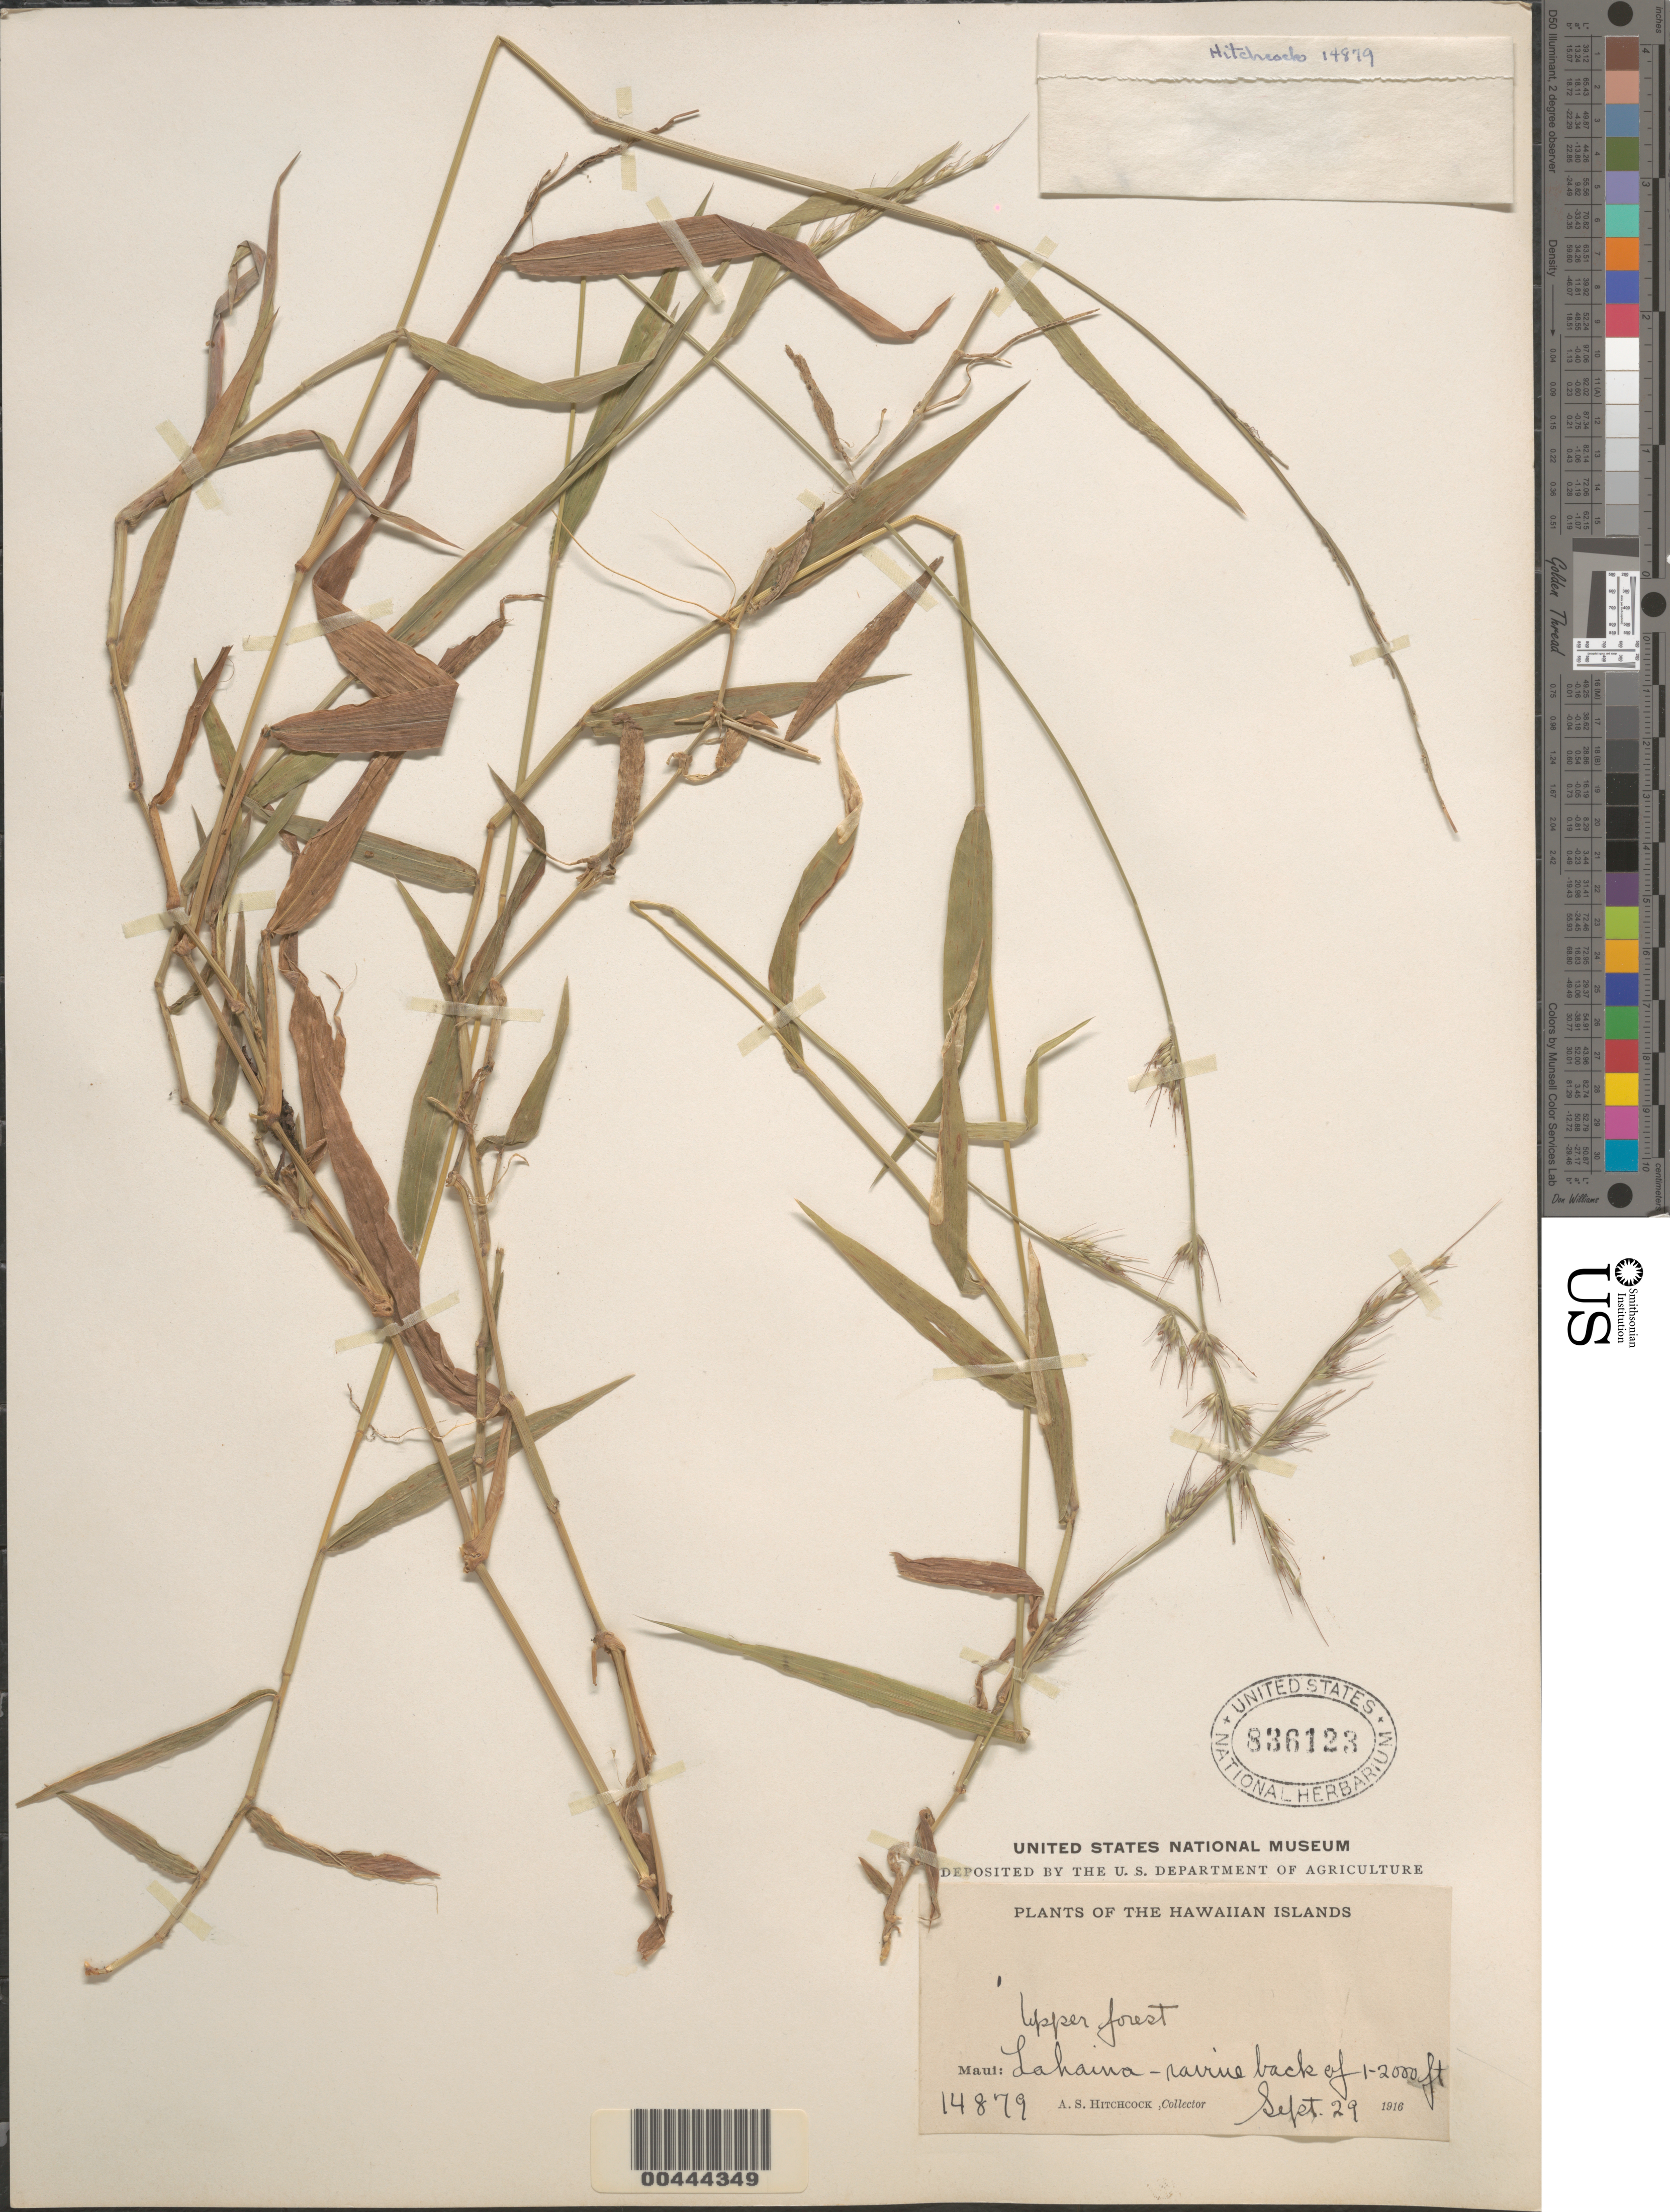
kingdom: Plantae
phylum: Tracheophyta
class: Liliopsida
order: Poales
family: Poaceae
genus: Oplismenus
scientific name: Oplismenus hirtellus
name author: (L.) P. Beauv.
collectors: A. S. Hitchcock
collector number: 14879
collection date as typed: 29 Sep 1916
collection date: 1916-09-29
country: United States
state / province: Hawaii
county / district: Maui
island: Maui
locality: Lahaina - ravine back of.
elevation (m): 305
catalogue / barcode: US 836123